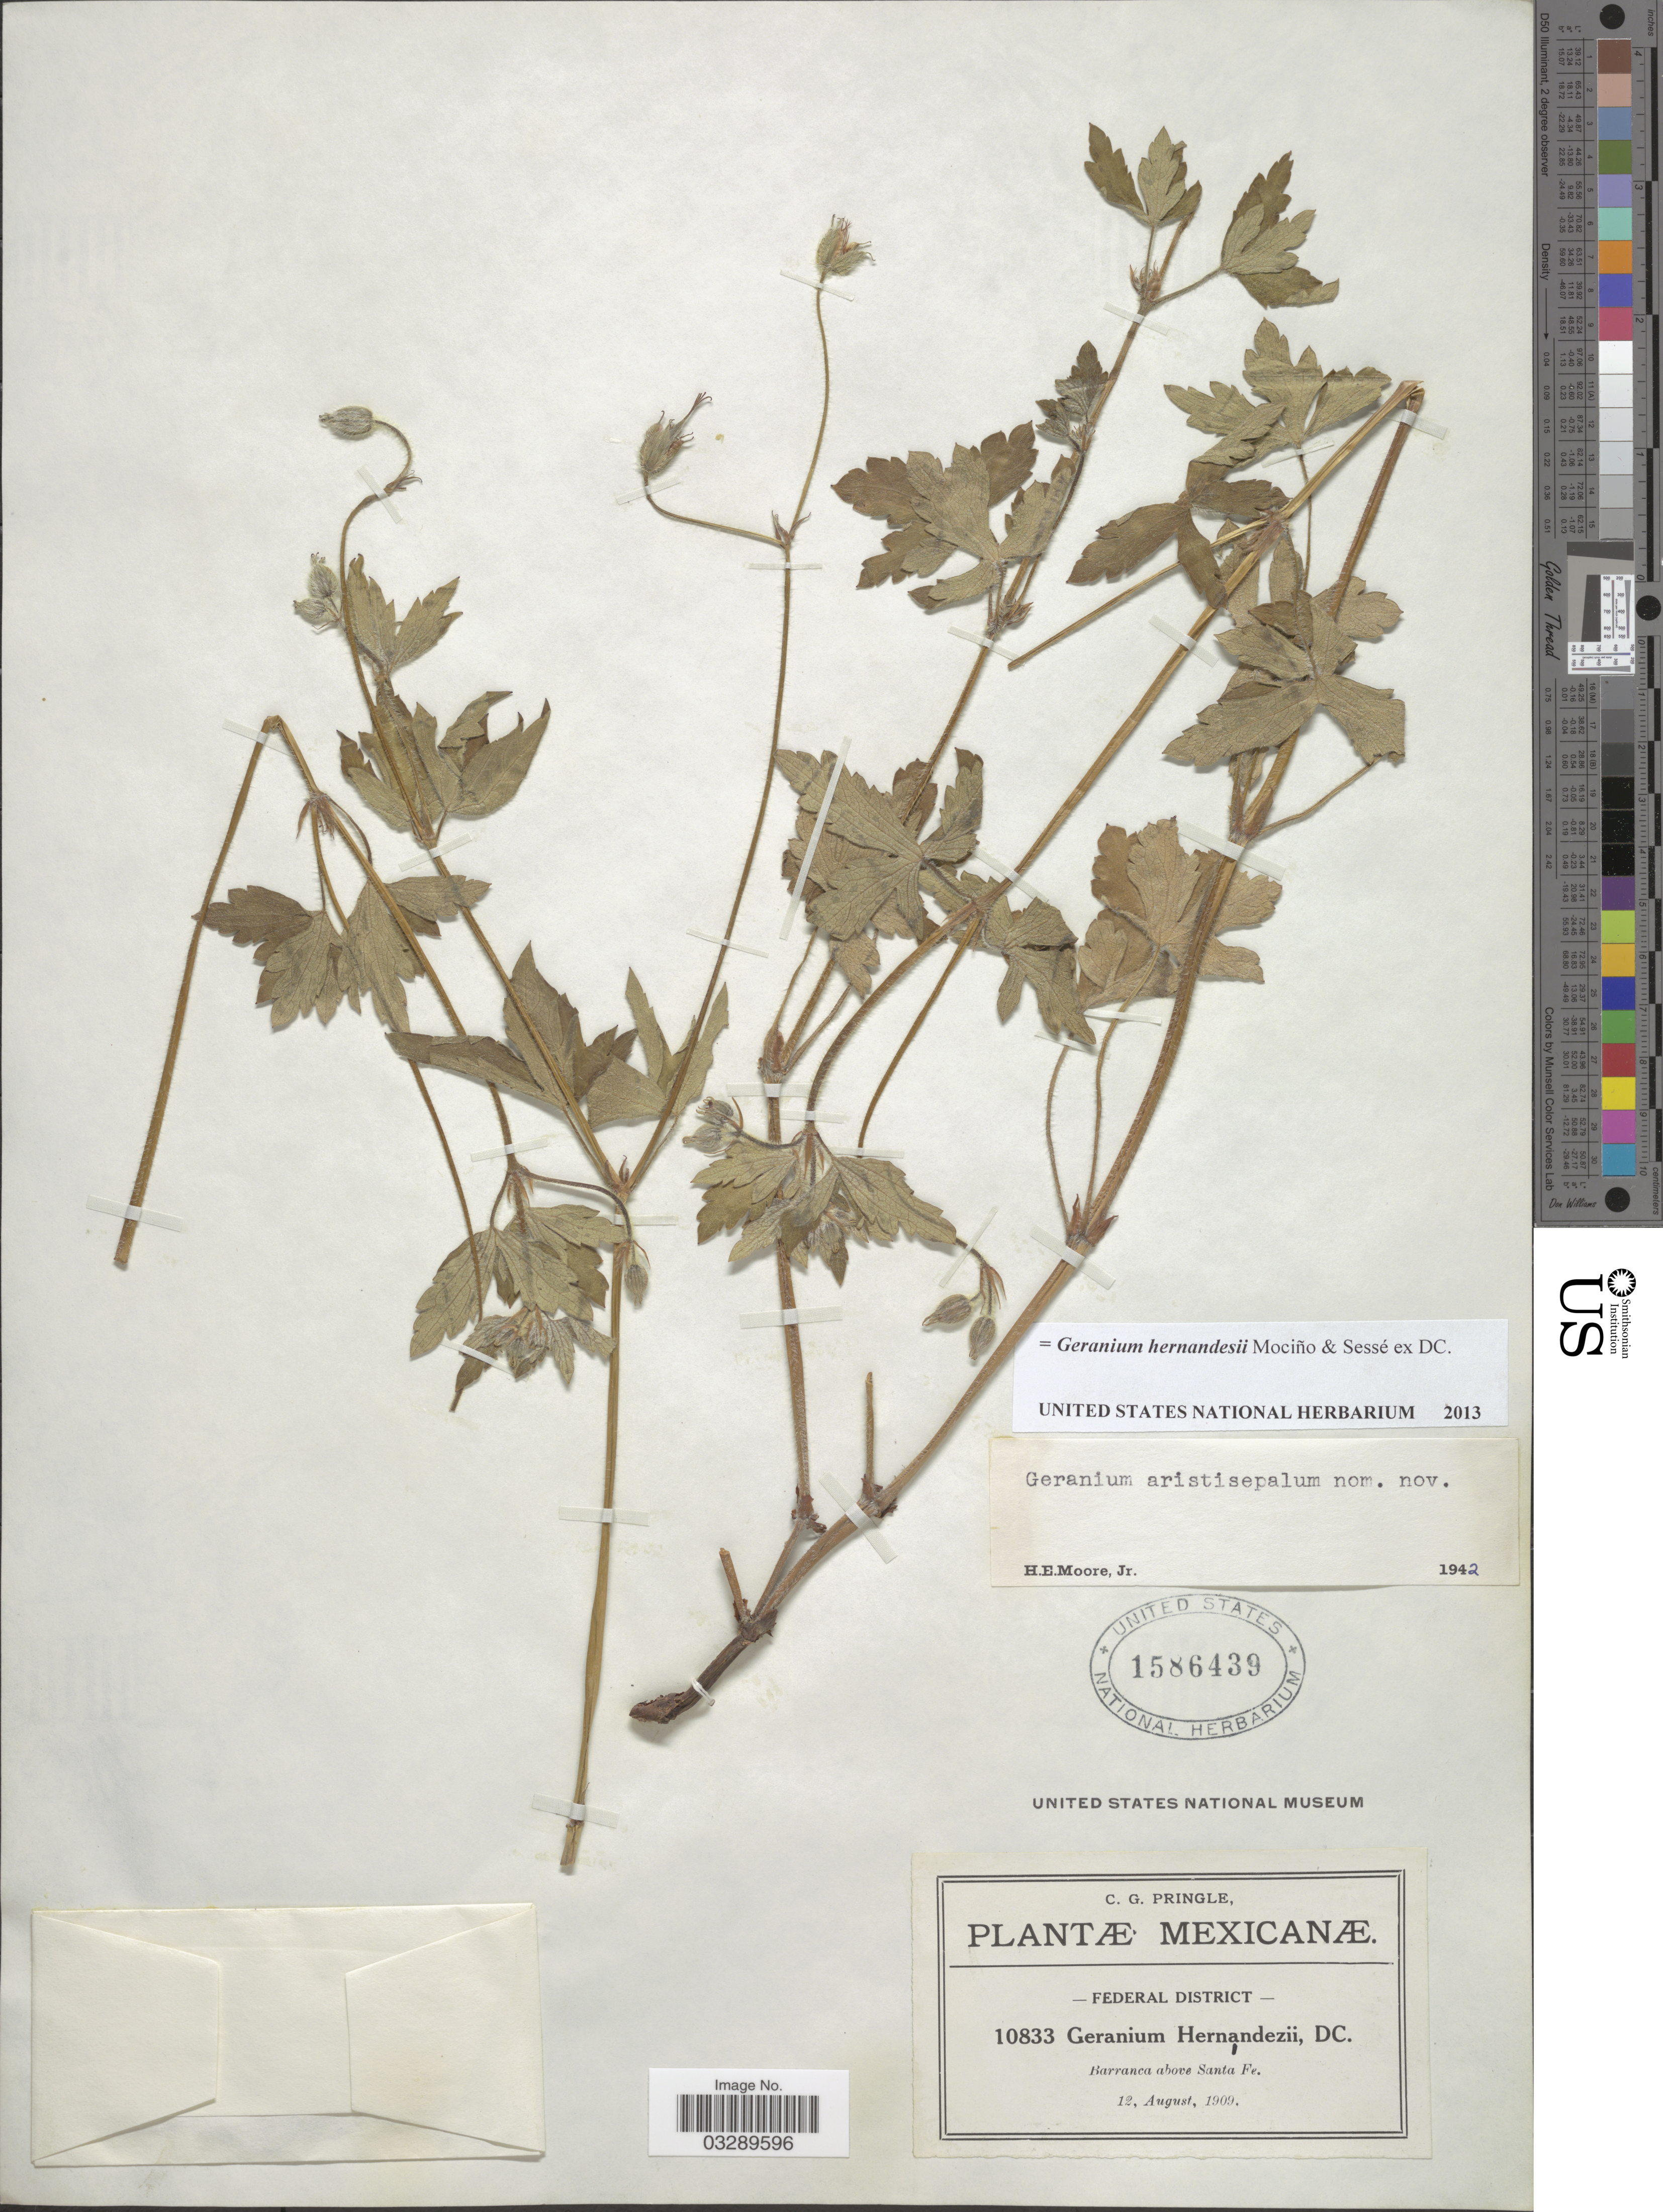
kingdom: Plantae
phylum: Tracheophyta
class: Magnoliopsida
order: Geraniales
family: Geraniaceae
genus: Geranium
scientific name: Geranium hernandesii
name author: DC.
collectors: C. G. Pringle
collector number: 10833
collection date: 1909-08-12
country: Mexico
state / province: Distrito Federal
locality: Federal District. Barranca above Santa Fe.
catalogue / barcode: US 1586439